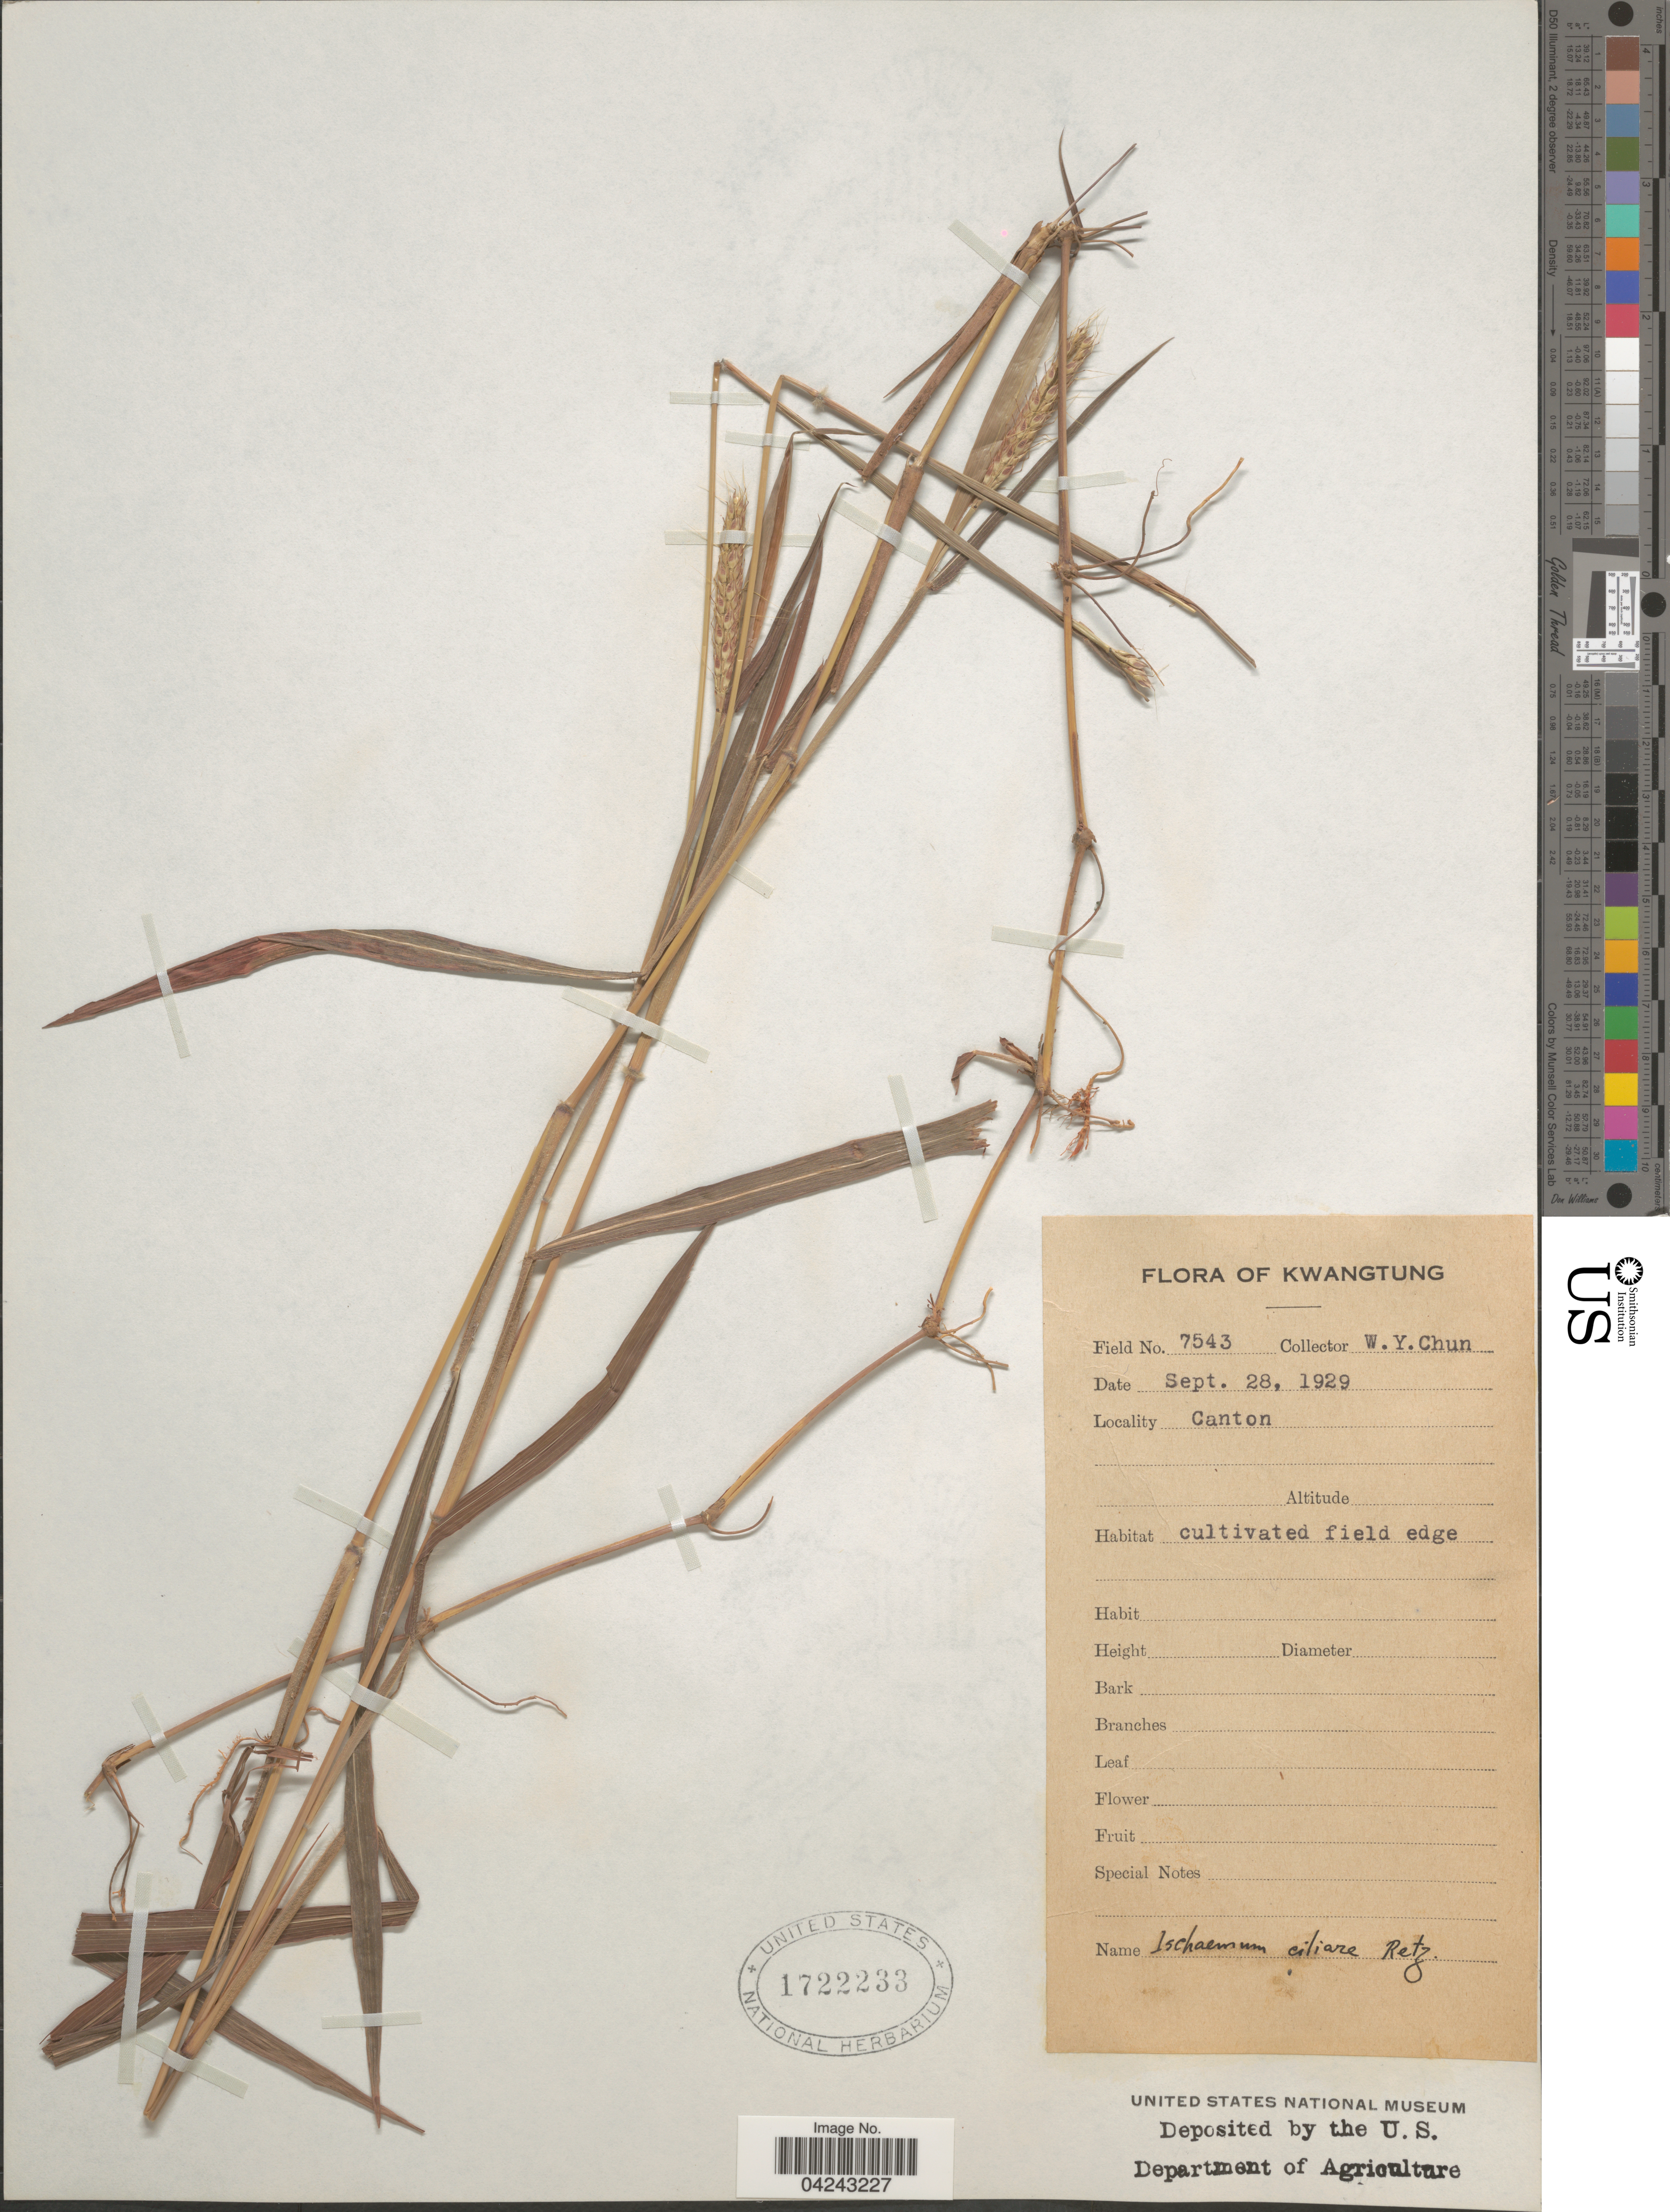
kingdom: Plantae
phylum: Tracheophyta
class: Liliopsida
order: Poales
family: Poaceae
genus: Ischaemum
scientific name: Ischaemum ciliare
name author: Retz.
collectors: W. Y. Chun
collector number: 7543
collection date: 1929-09-28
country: China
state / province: Guangdong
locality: Kwangtung. Canton.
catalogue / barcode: US 1722233